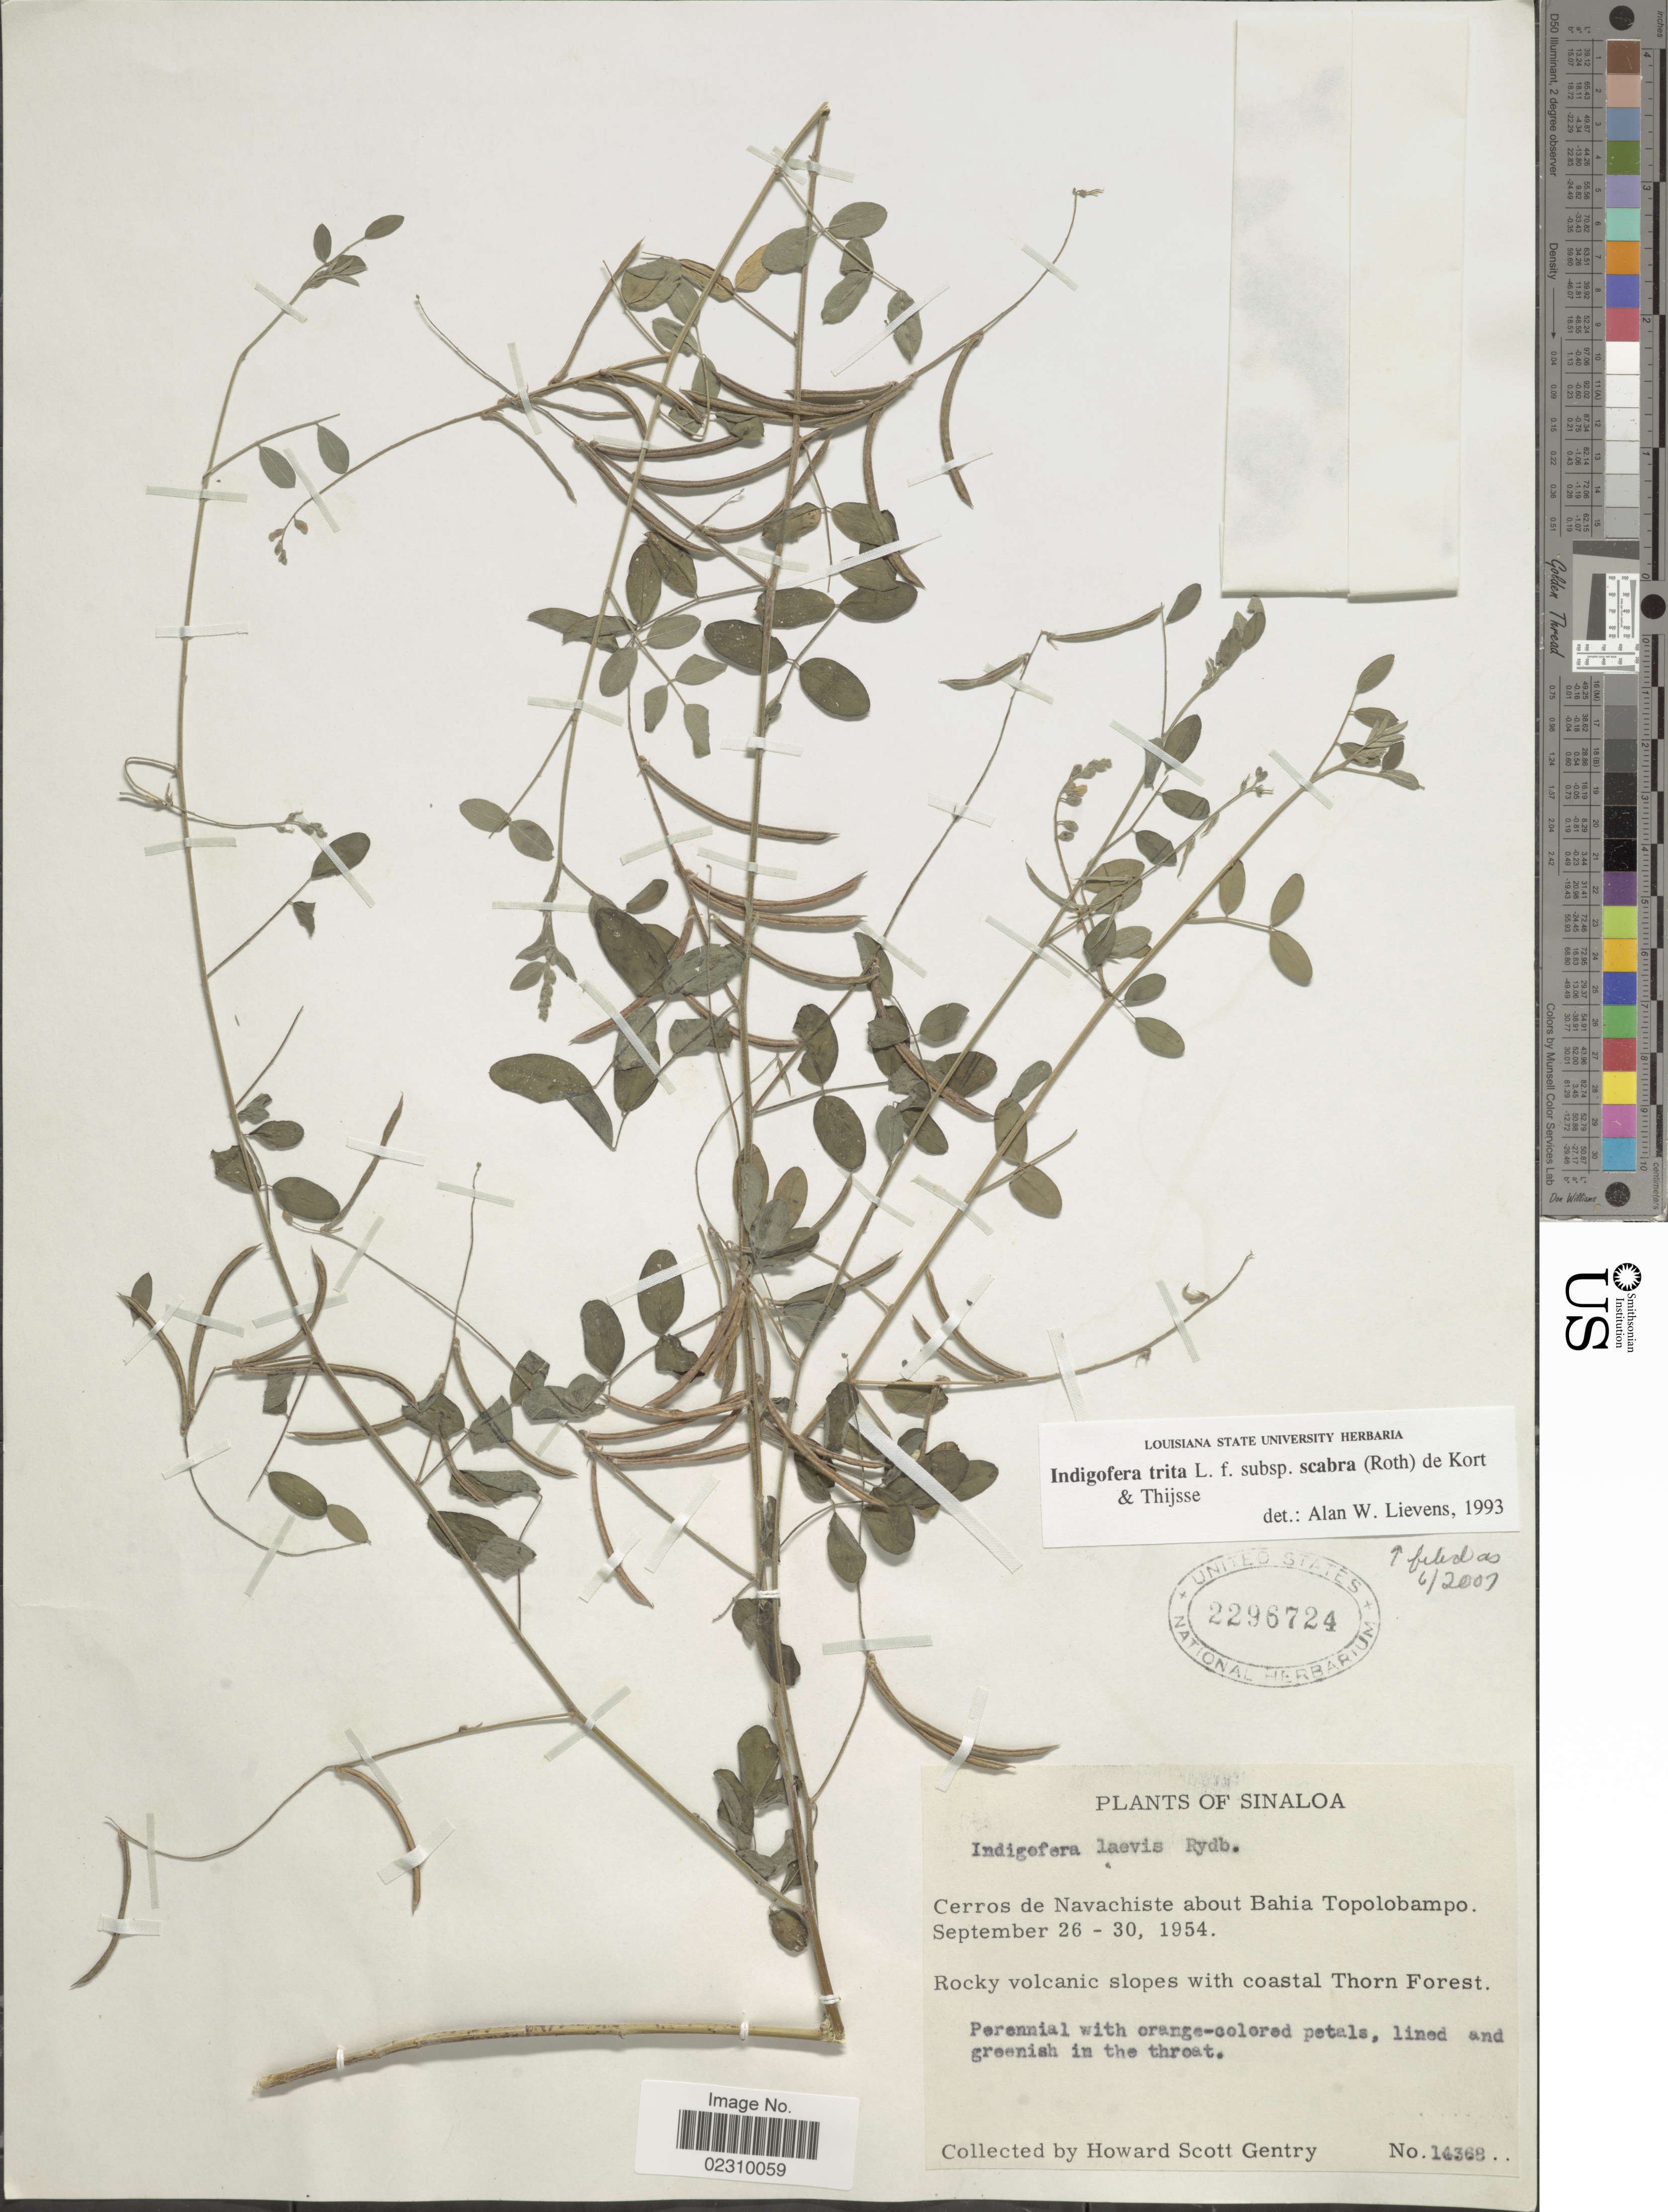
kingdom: Plantae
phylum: Tracheophyta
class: Magnoliopsida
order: Fabales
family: Fabaceae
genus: Indigofera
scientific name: Indigofera trita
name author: L. f.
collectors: H. S. Gentry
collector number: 14368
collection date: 1954-09-26/1954-09-30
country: Mexico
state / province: Sinaloa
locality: Cerros de Navachiste about Bahia Topolobampo, rocky volcanic slopes with coastal Thorn Forest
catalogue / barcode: US 2296724